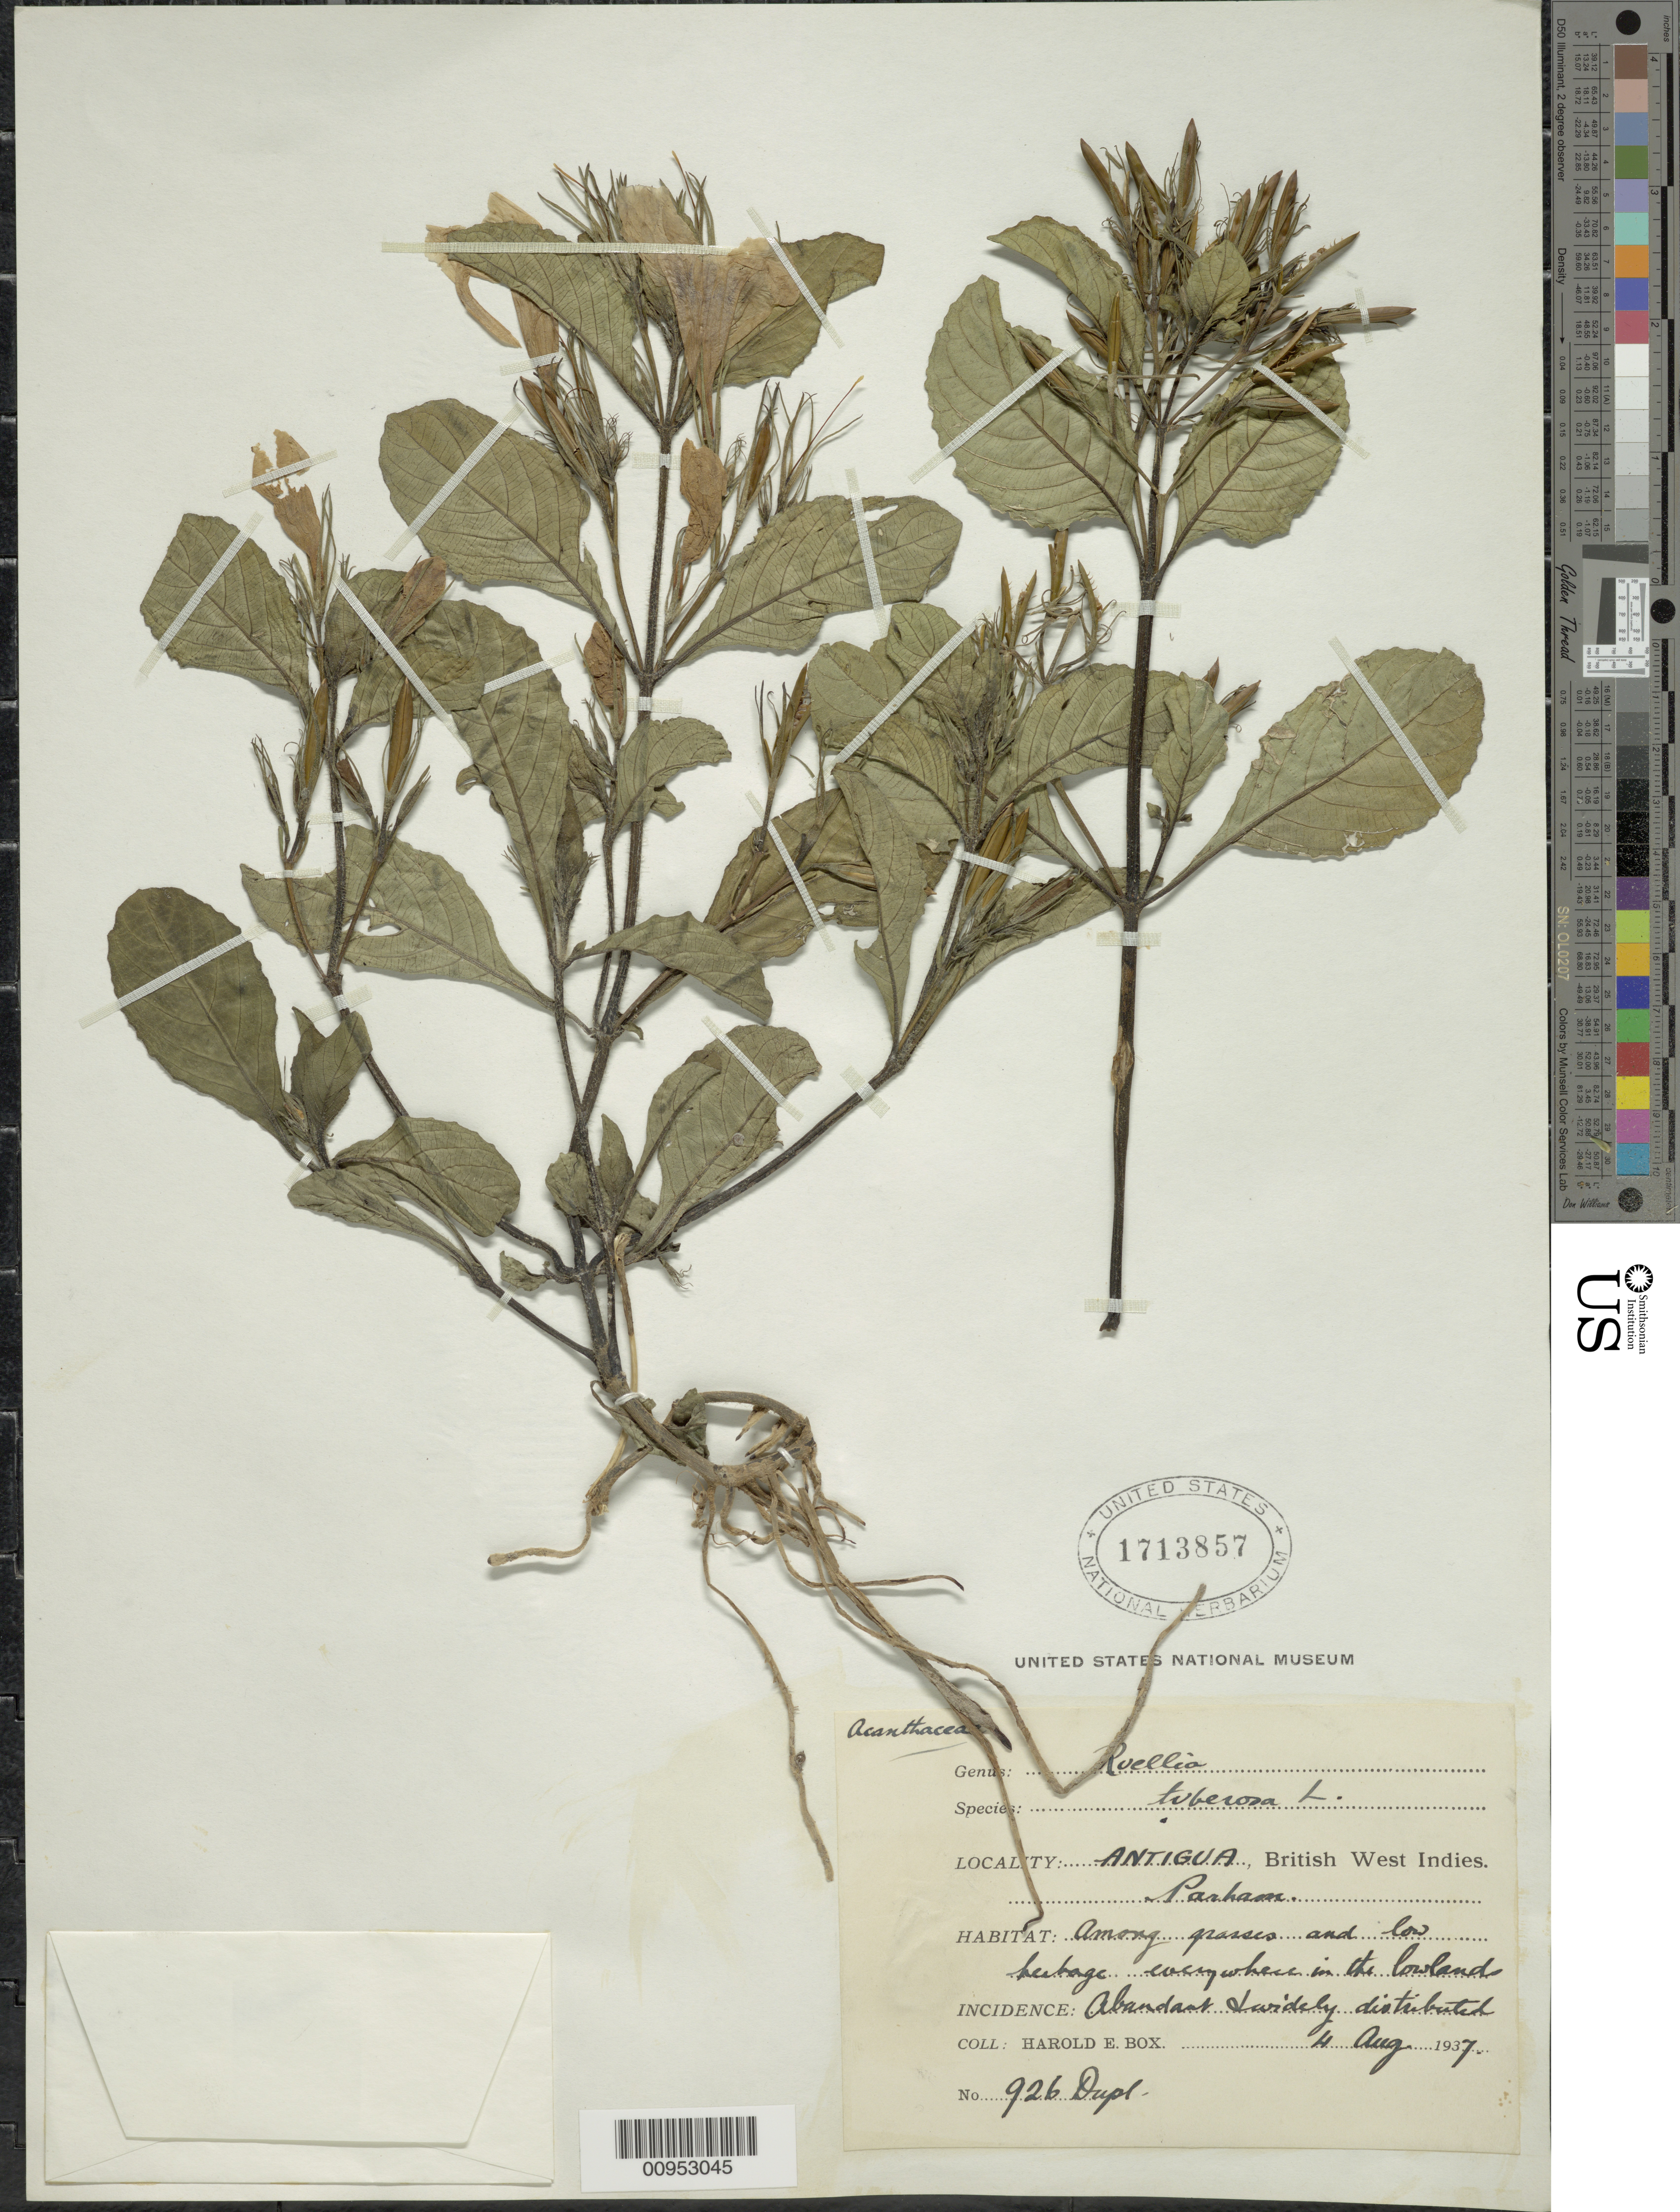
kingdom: Plantae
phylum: Tracheophyta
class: Magnoliopsida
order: Lamiales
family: Acanthaceae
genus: Ruellia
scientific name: Ruellia tuberosa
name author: L.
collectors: H. E. Box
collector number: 926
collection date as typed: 04 Aug 1937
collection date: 1937-08-04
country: Antigua and Barbuda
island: Antigua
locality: Parham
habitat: Among grasses and low herbage everywhere in the lowlands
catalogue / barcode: US 1713857